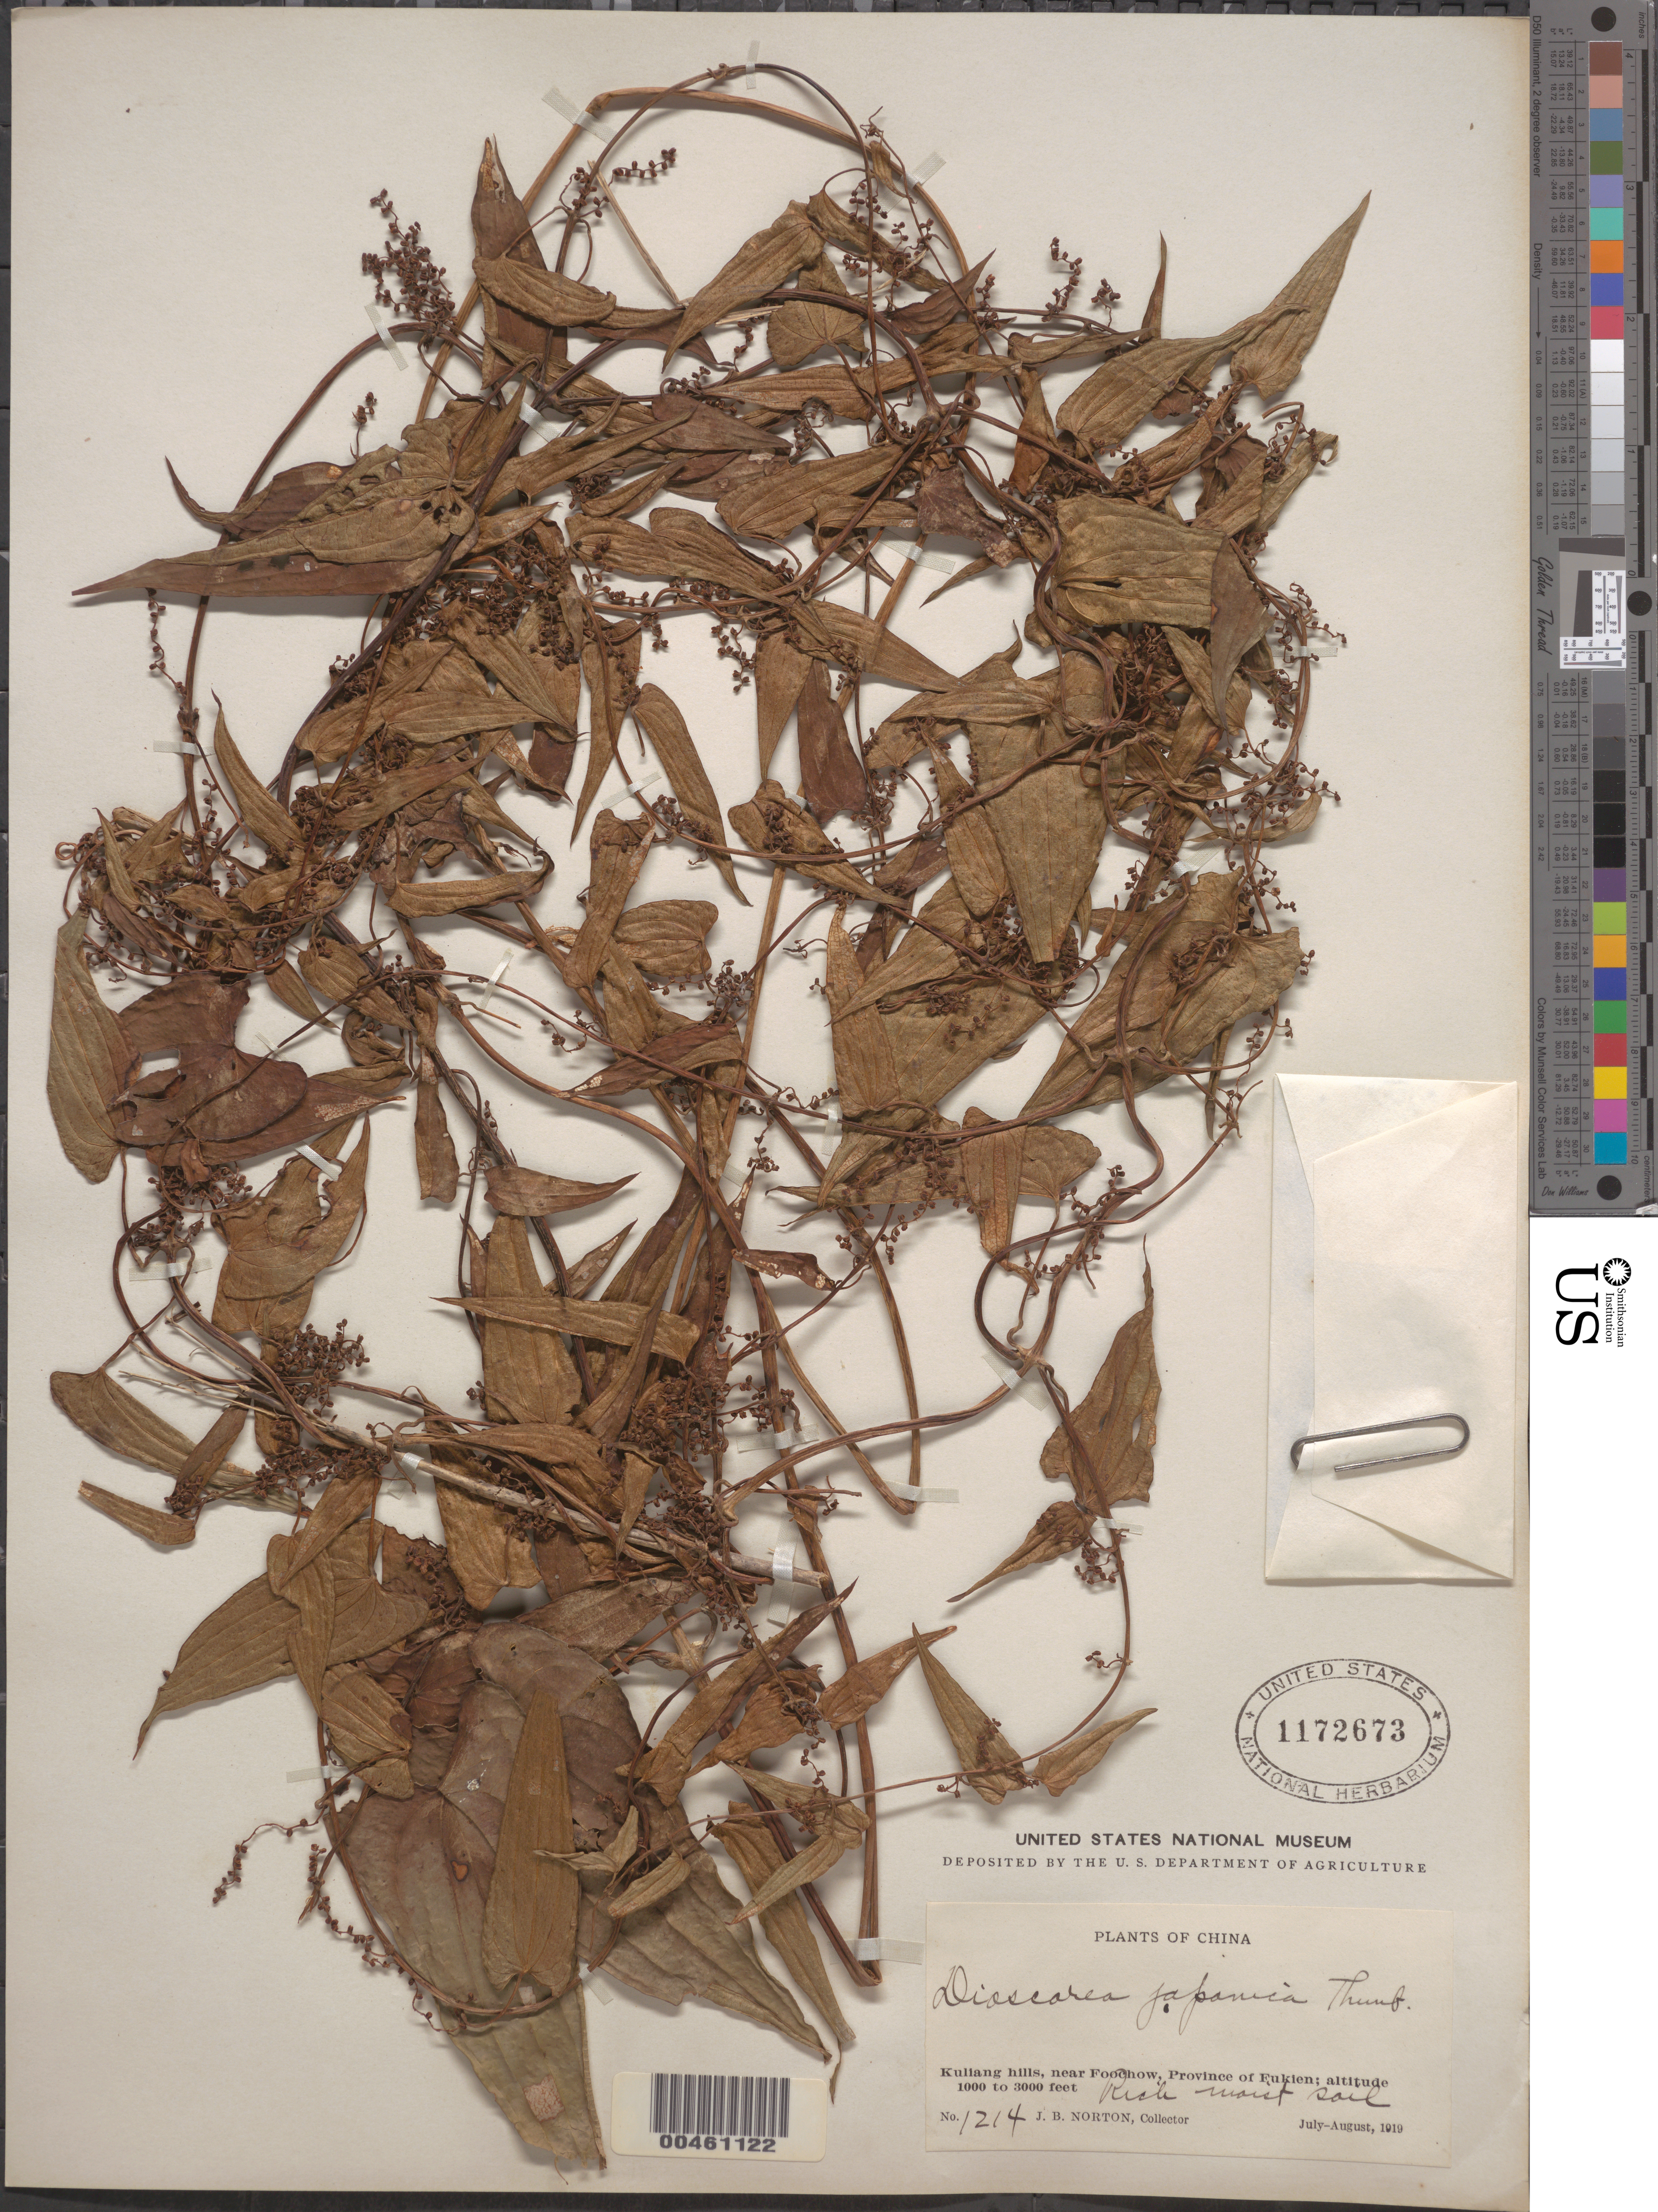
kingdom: Plantae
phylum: Tracheophyta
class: Liliopsida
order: Dioscoreales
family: Dioscoreaceae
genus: Dioscorea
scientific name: Dioscorea japonica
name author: Thunb.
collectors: J. Norton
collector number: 1214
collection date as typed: Jul 1919 to -- Aug 1919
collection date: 1919-07/1919-08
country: China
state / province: Fujian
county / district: Foochow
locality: Kuliang Hills [Foochow Dist. = Fuzhou Shi]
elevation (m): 305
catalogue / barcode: US 1172673